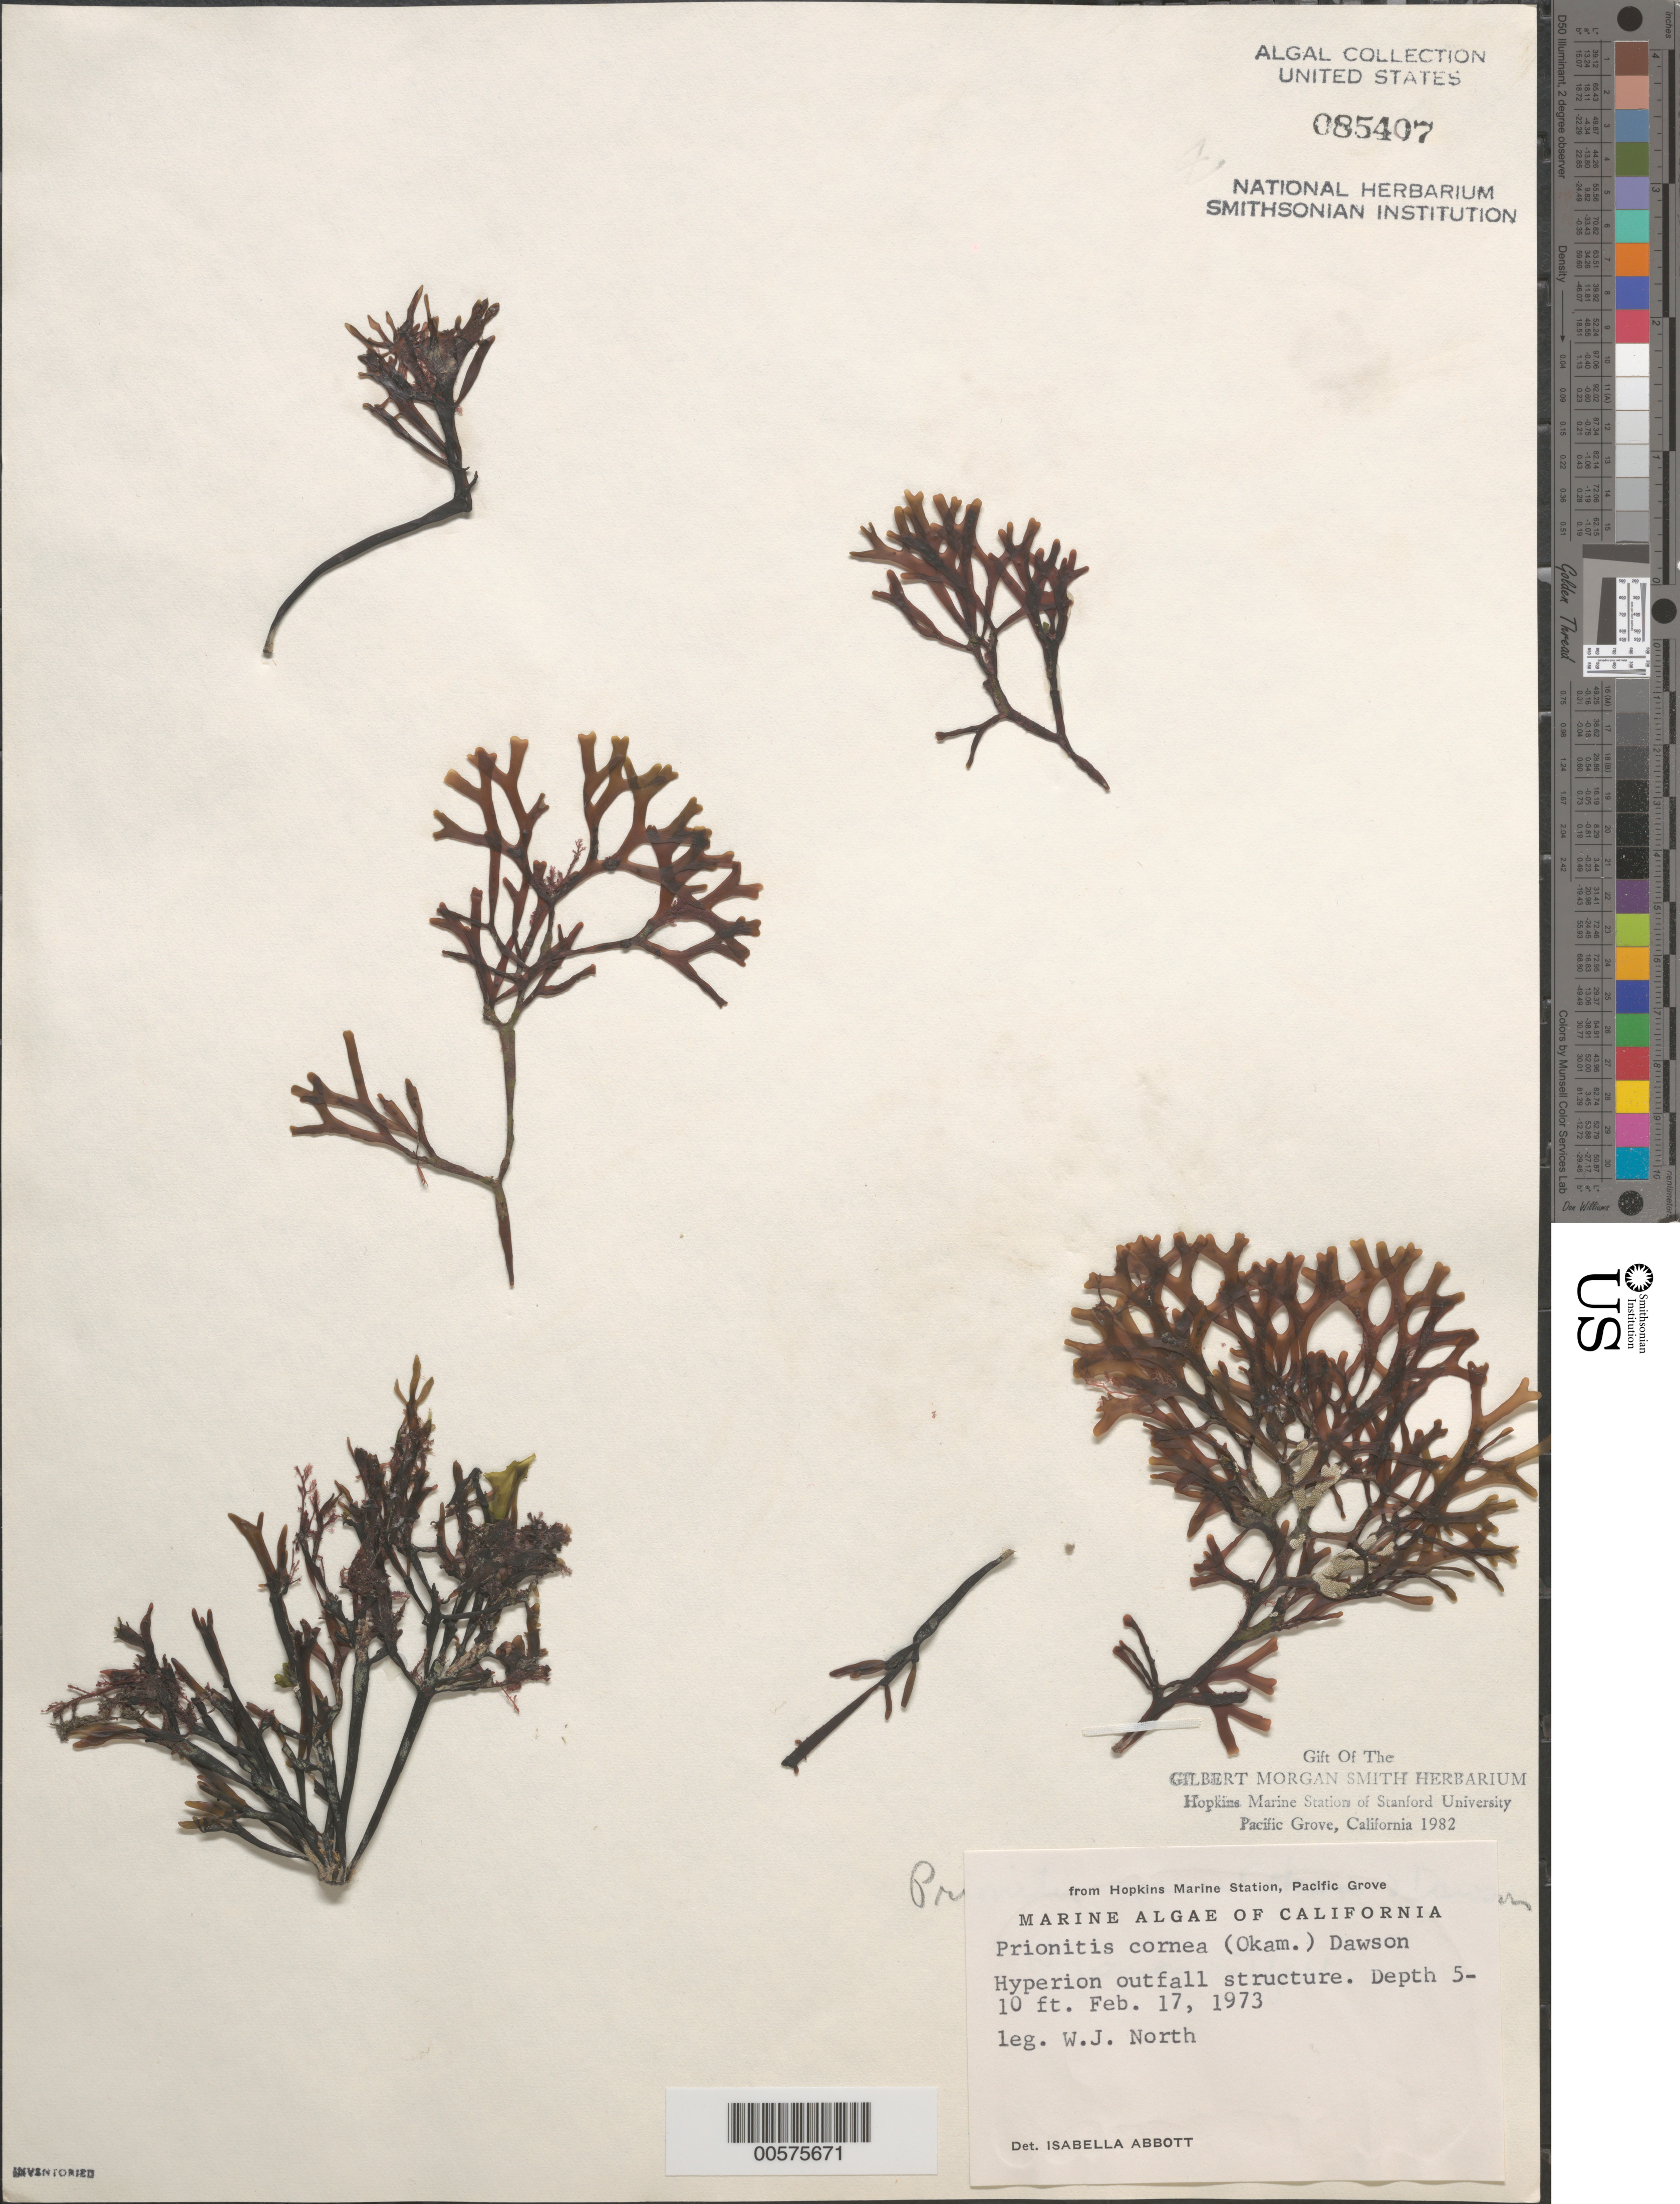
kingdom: Plantae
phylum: Rhodophyta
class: Florideophyceae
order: Halymeniales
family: Halymeniaceae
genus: Grateloupia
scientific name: Grateloupia cornea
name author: Okamura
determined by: Algae name updating Project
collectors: W. North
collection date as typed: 17 Feb 1973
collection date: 1973-02-17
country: United States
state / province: California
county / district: Los Angeles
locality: Hyperion Outfall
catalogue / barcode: US 85407